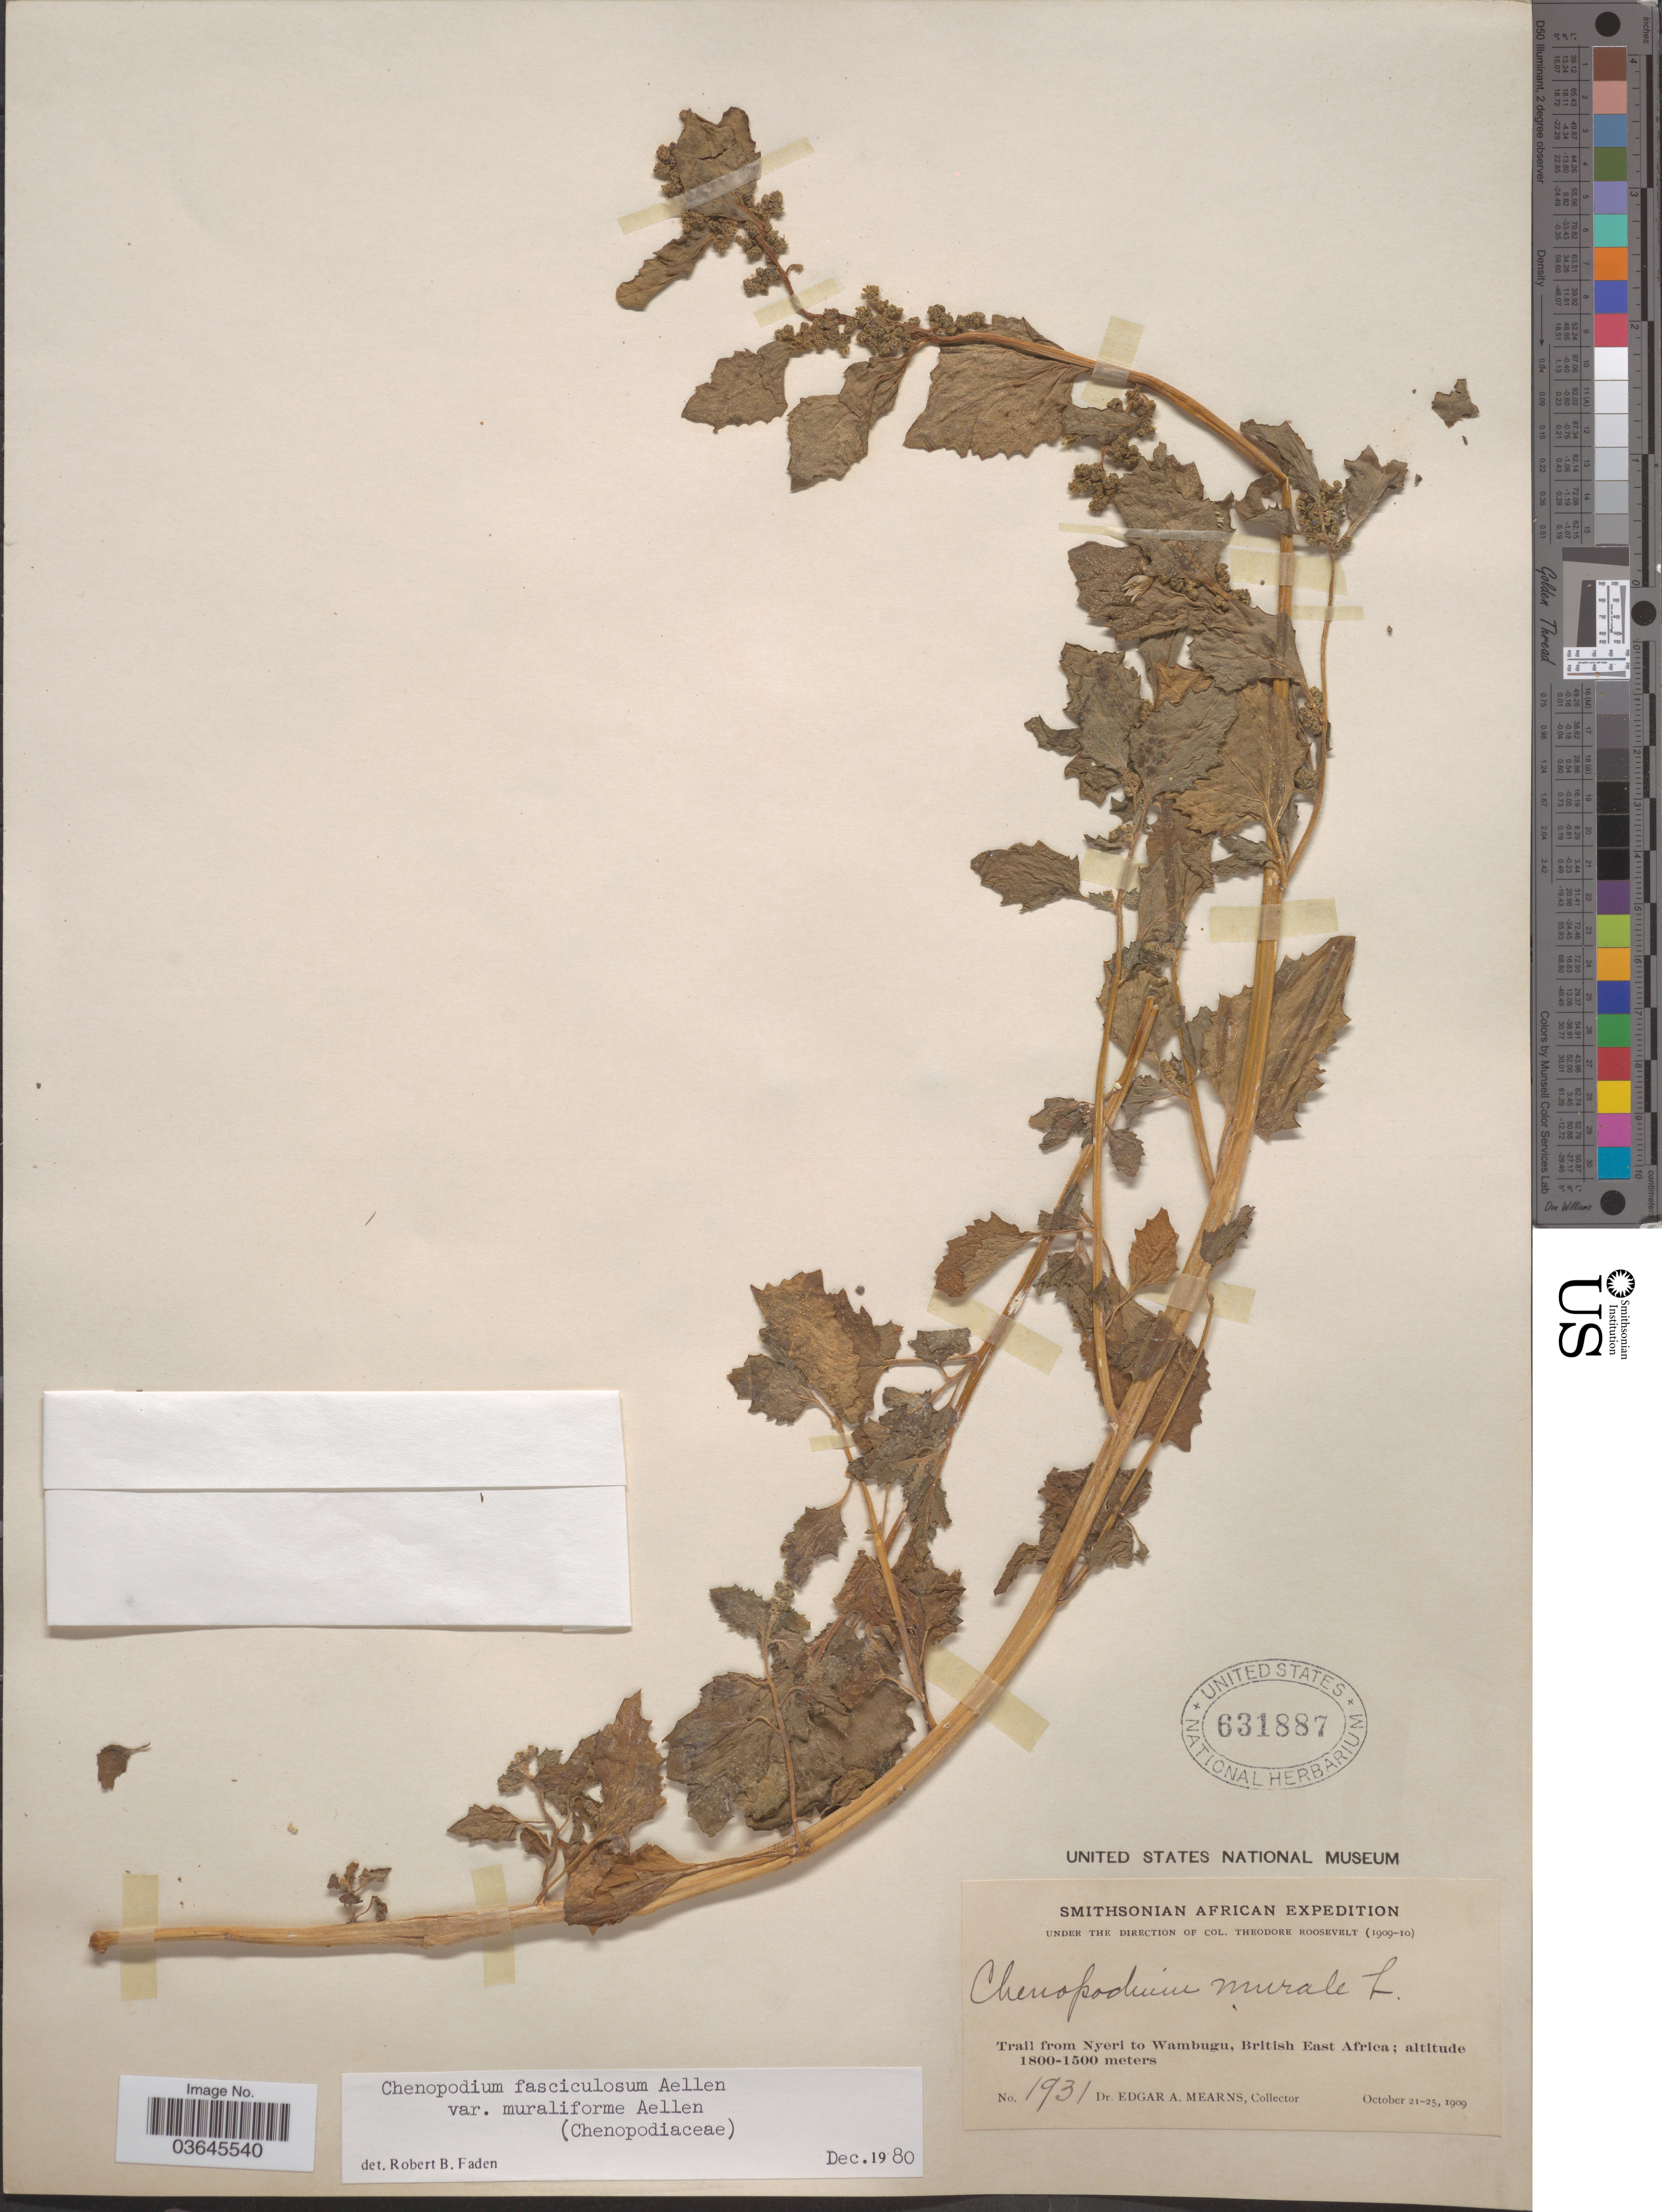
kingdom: Plantae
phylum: Tracheophyta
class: Magnoliopsida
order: Caryophyllales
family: Amaranthaceae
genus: Chenopodium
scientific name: Chenopodium fasciculosum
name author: Aellen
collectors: E. A. Mearns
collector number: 1931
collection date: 1909-10-21/1909-10-25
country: Kenya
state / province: Nyeri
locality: Trail from Nyeri to Wambugu, British East Africa.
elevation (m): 1500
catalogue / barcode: US 631887